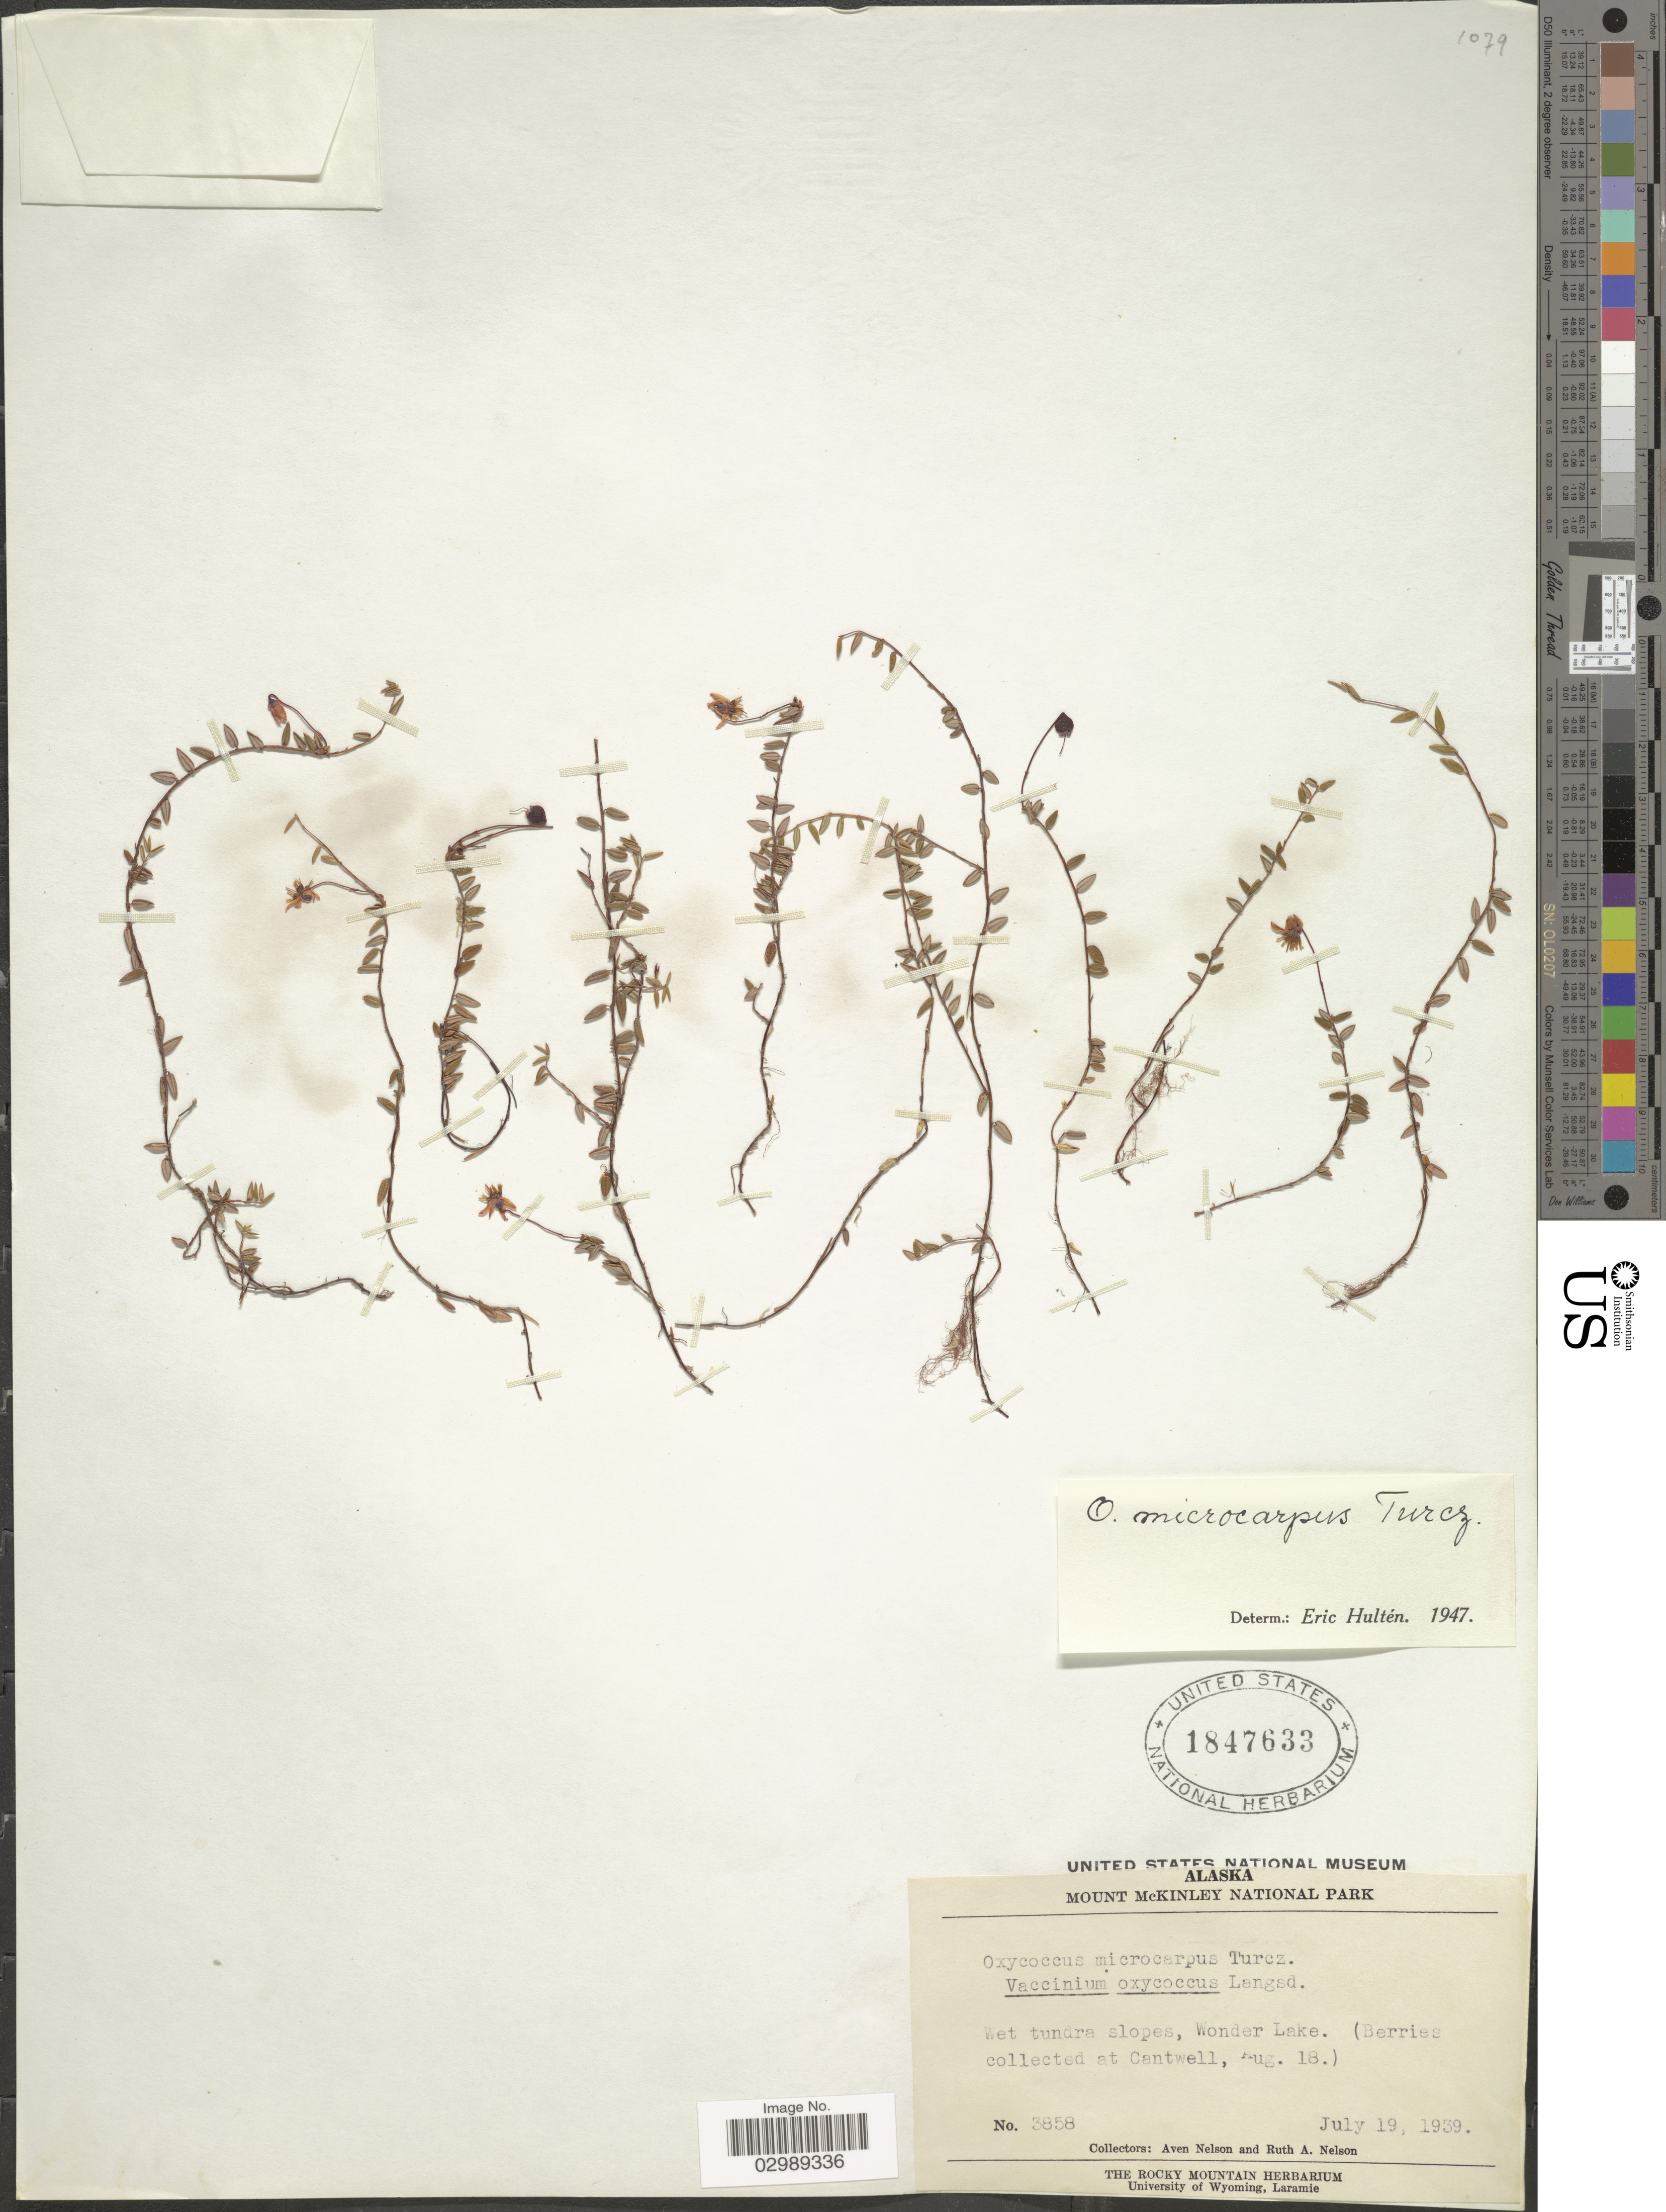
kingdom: Plantae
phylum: Tracheophyta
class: Magnoliopsida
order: Ericales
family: Ericaceae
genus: Vaccinium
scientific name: Vaccinium oxycoccos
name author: L.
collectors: A. Nelson & R. A. Nelson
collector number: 3858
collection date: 1939-07-19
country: United States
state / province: Alaska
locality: Mount McKinley National Park, wet tundra slopes, Wonder Lake. (Berries collected at Cantwell).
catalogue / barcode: US 1847633